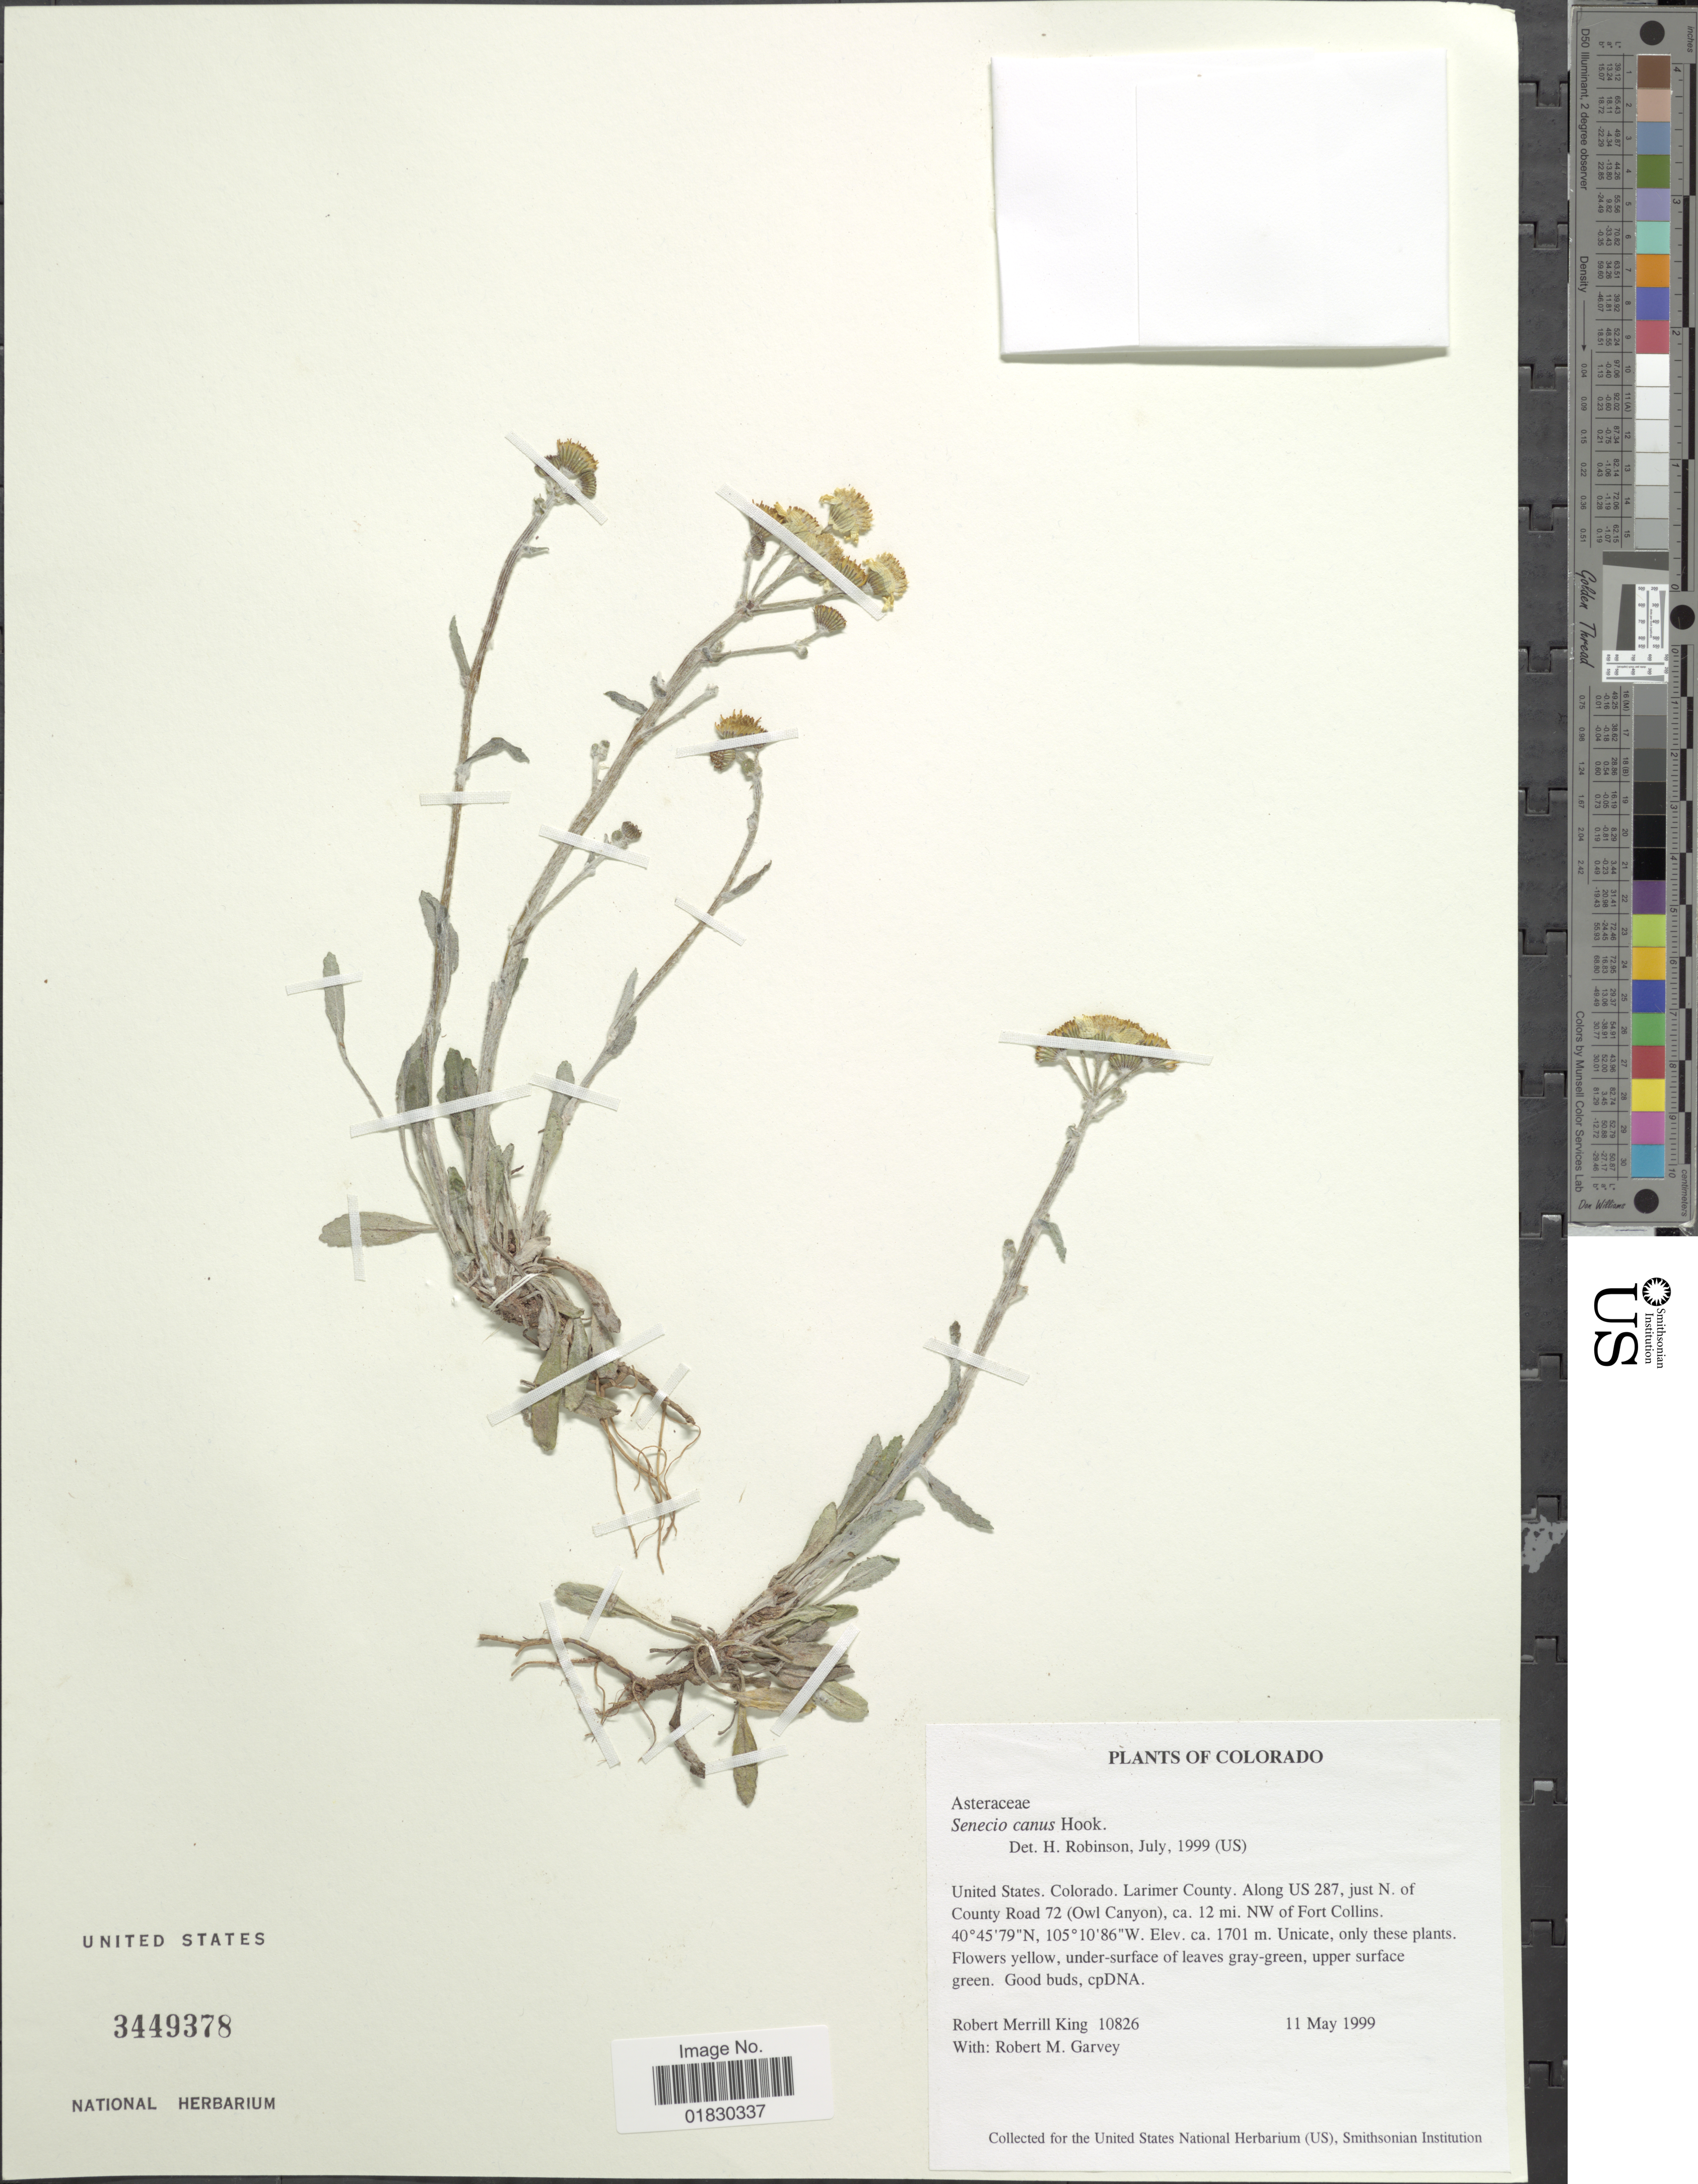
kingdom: Plantae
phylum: Tracheophyta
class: Magnoliopsida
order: Asterales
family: Asteraceae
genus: Packera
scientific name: Packera cana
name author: (Hook.) W.A. Weber & Á. Löve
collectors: R. M. King & R. Garvey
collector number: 10826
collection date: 1999-05-11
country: United States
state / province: Colorado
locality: United States, Colorado, Larimer County, Along US 287, just N. of County Road 72 (Owl Canyon), 12 mi NW of Fort Collins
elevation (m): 1701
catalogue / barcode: US 3449378